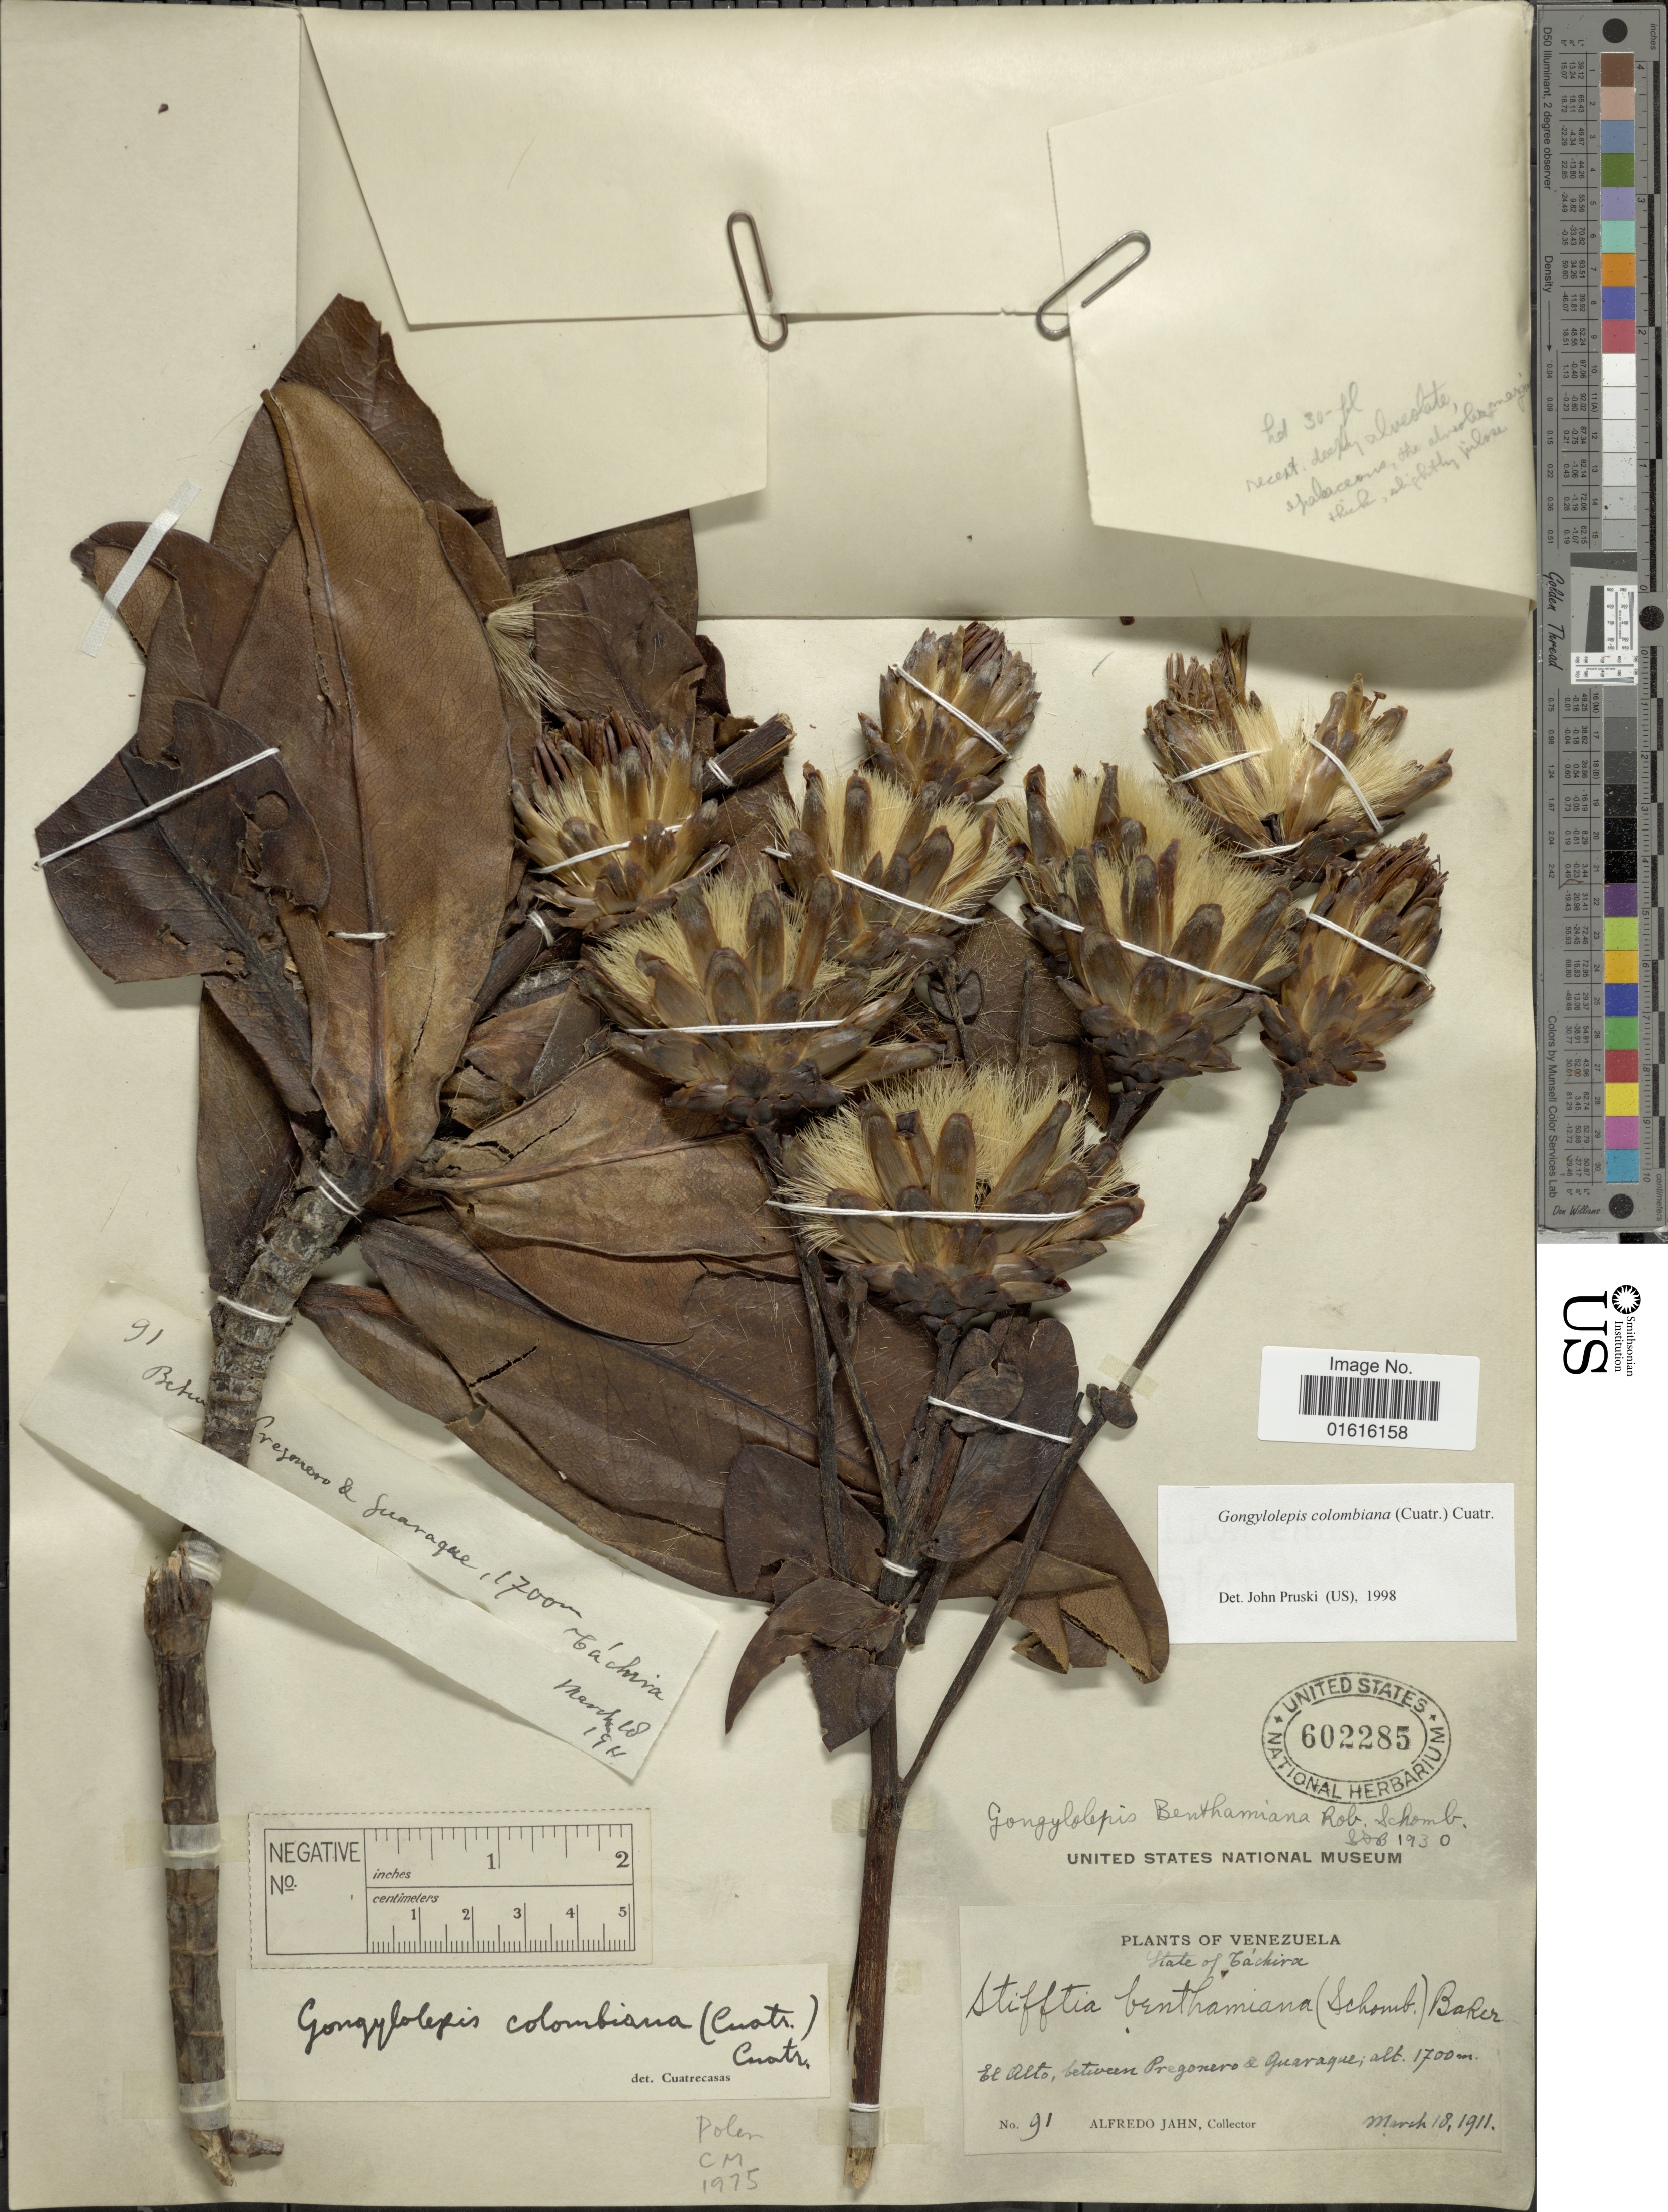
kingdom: Plantae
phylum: Tracheophyta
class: Magnoliopsida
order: Asterales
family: Asteraceae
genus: Gongylolepis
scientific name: Gongylolepis colombiana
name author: (Cuatrec.) Cuatrec.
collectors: A. Jahn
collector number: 91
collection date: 1911-03-18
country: Venezuela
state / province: Tachira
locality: El Alto, between Pregonero & Guaraque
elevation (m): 1700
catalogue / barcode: US 602285